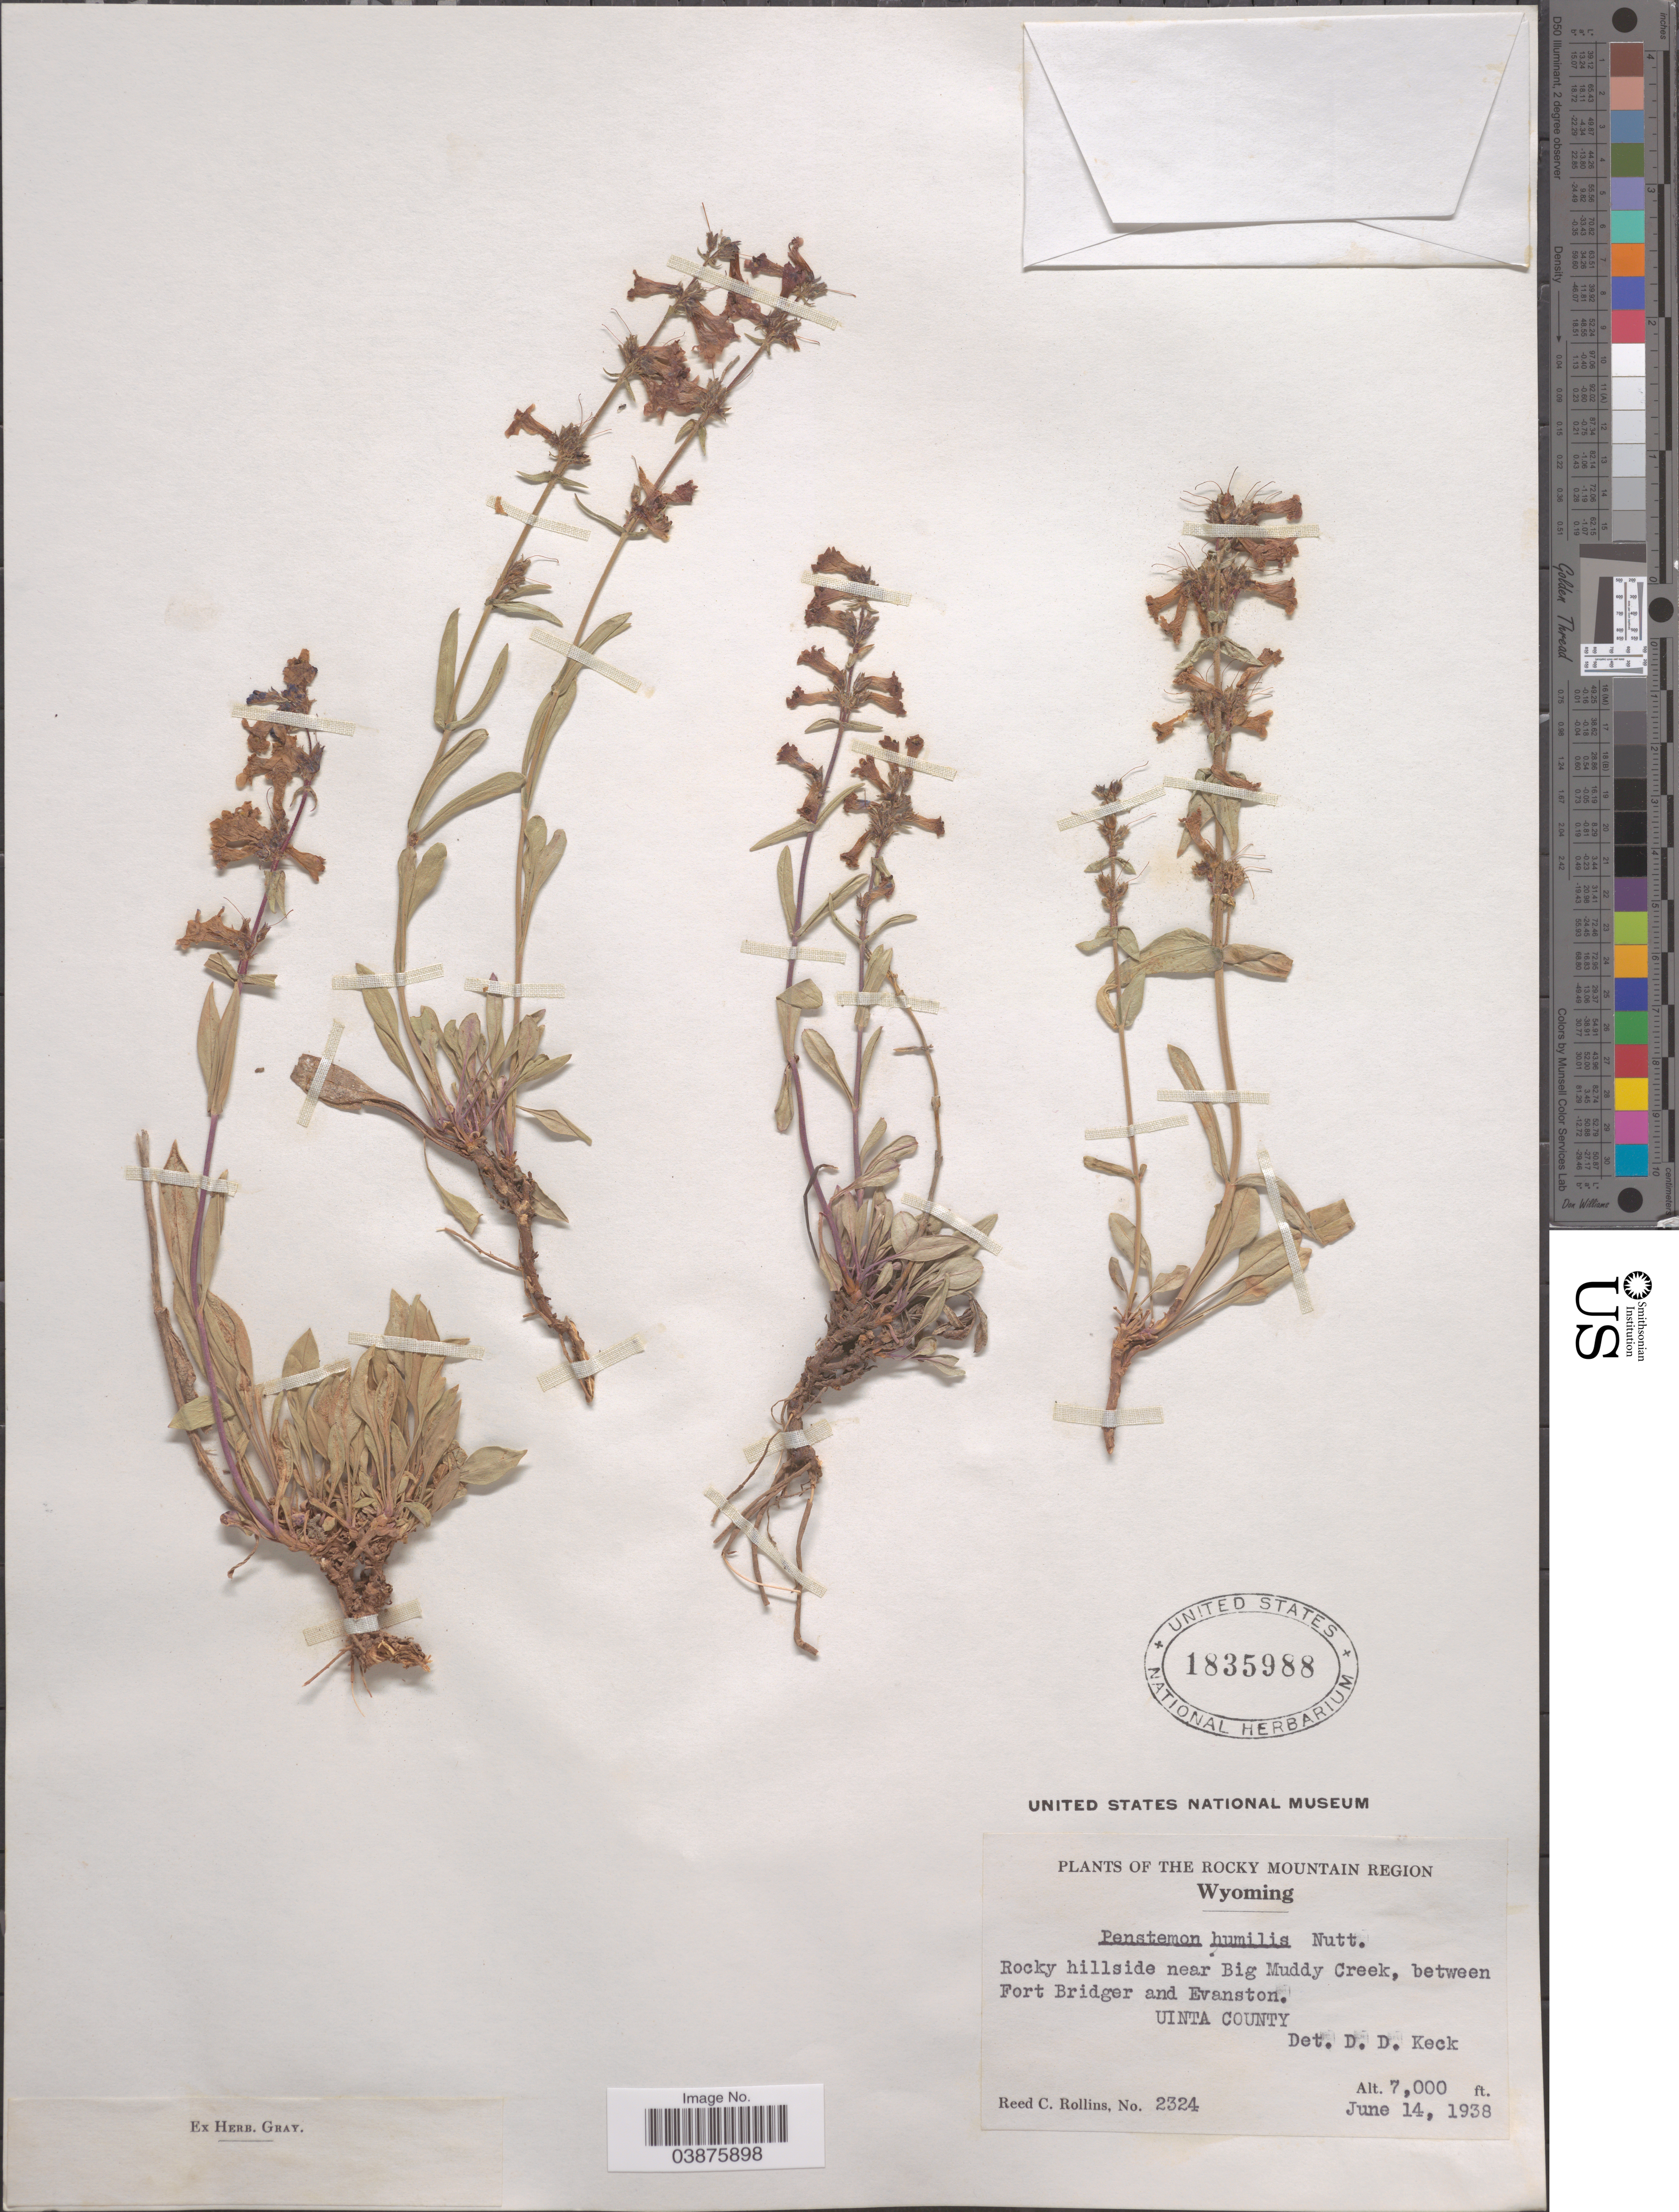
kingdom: Plantae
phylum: Tracheophyta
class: Magnoliopsida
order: Lamiales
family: Plantaginaceae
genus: Penstemon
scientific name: Penstemon humilis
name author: Nutt. ex A. Gray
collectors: R. C. Rollins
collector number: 2324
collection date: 1938-06-14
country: United States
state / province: Wyoming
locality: The Rocky Mountain Region. Near Big Muddy Creek, between Fort Bridger and Evanston. Uinta County.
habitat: rocky hillside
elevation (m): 2134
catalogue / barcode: US 1835988